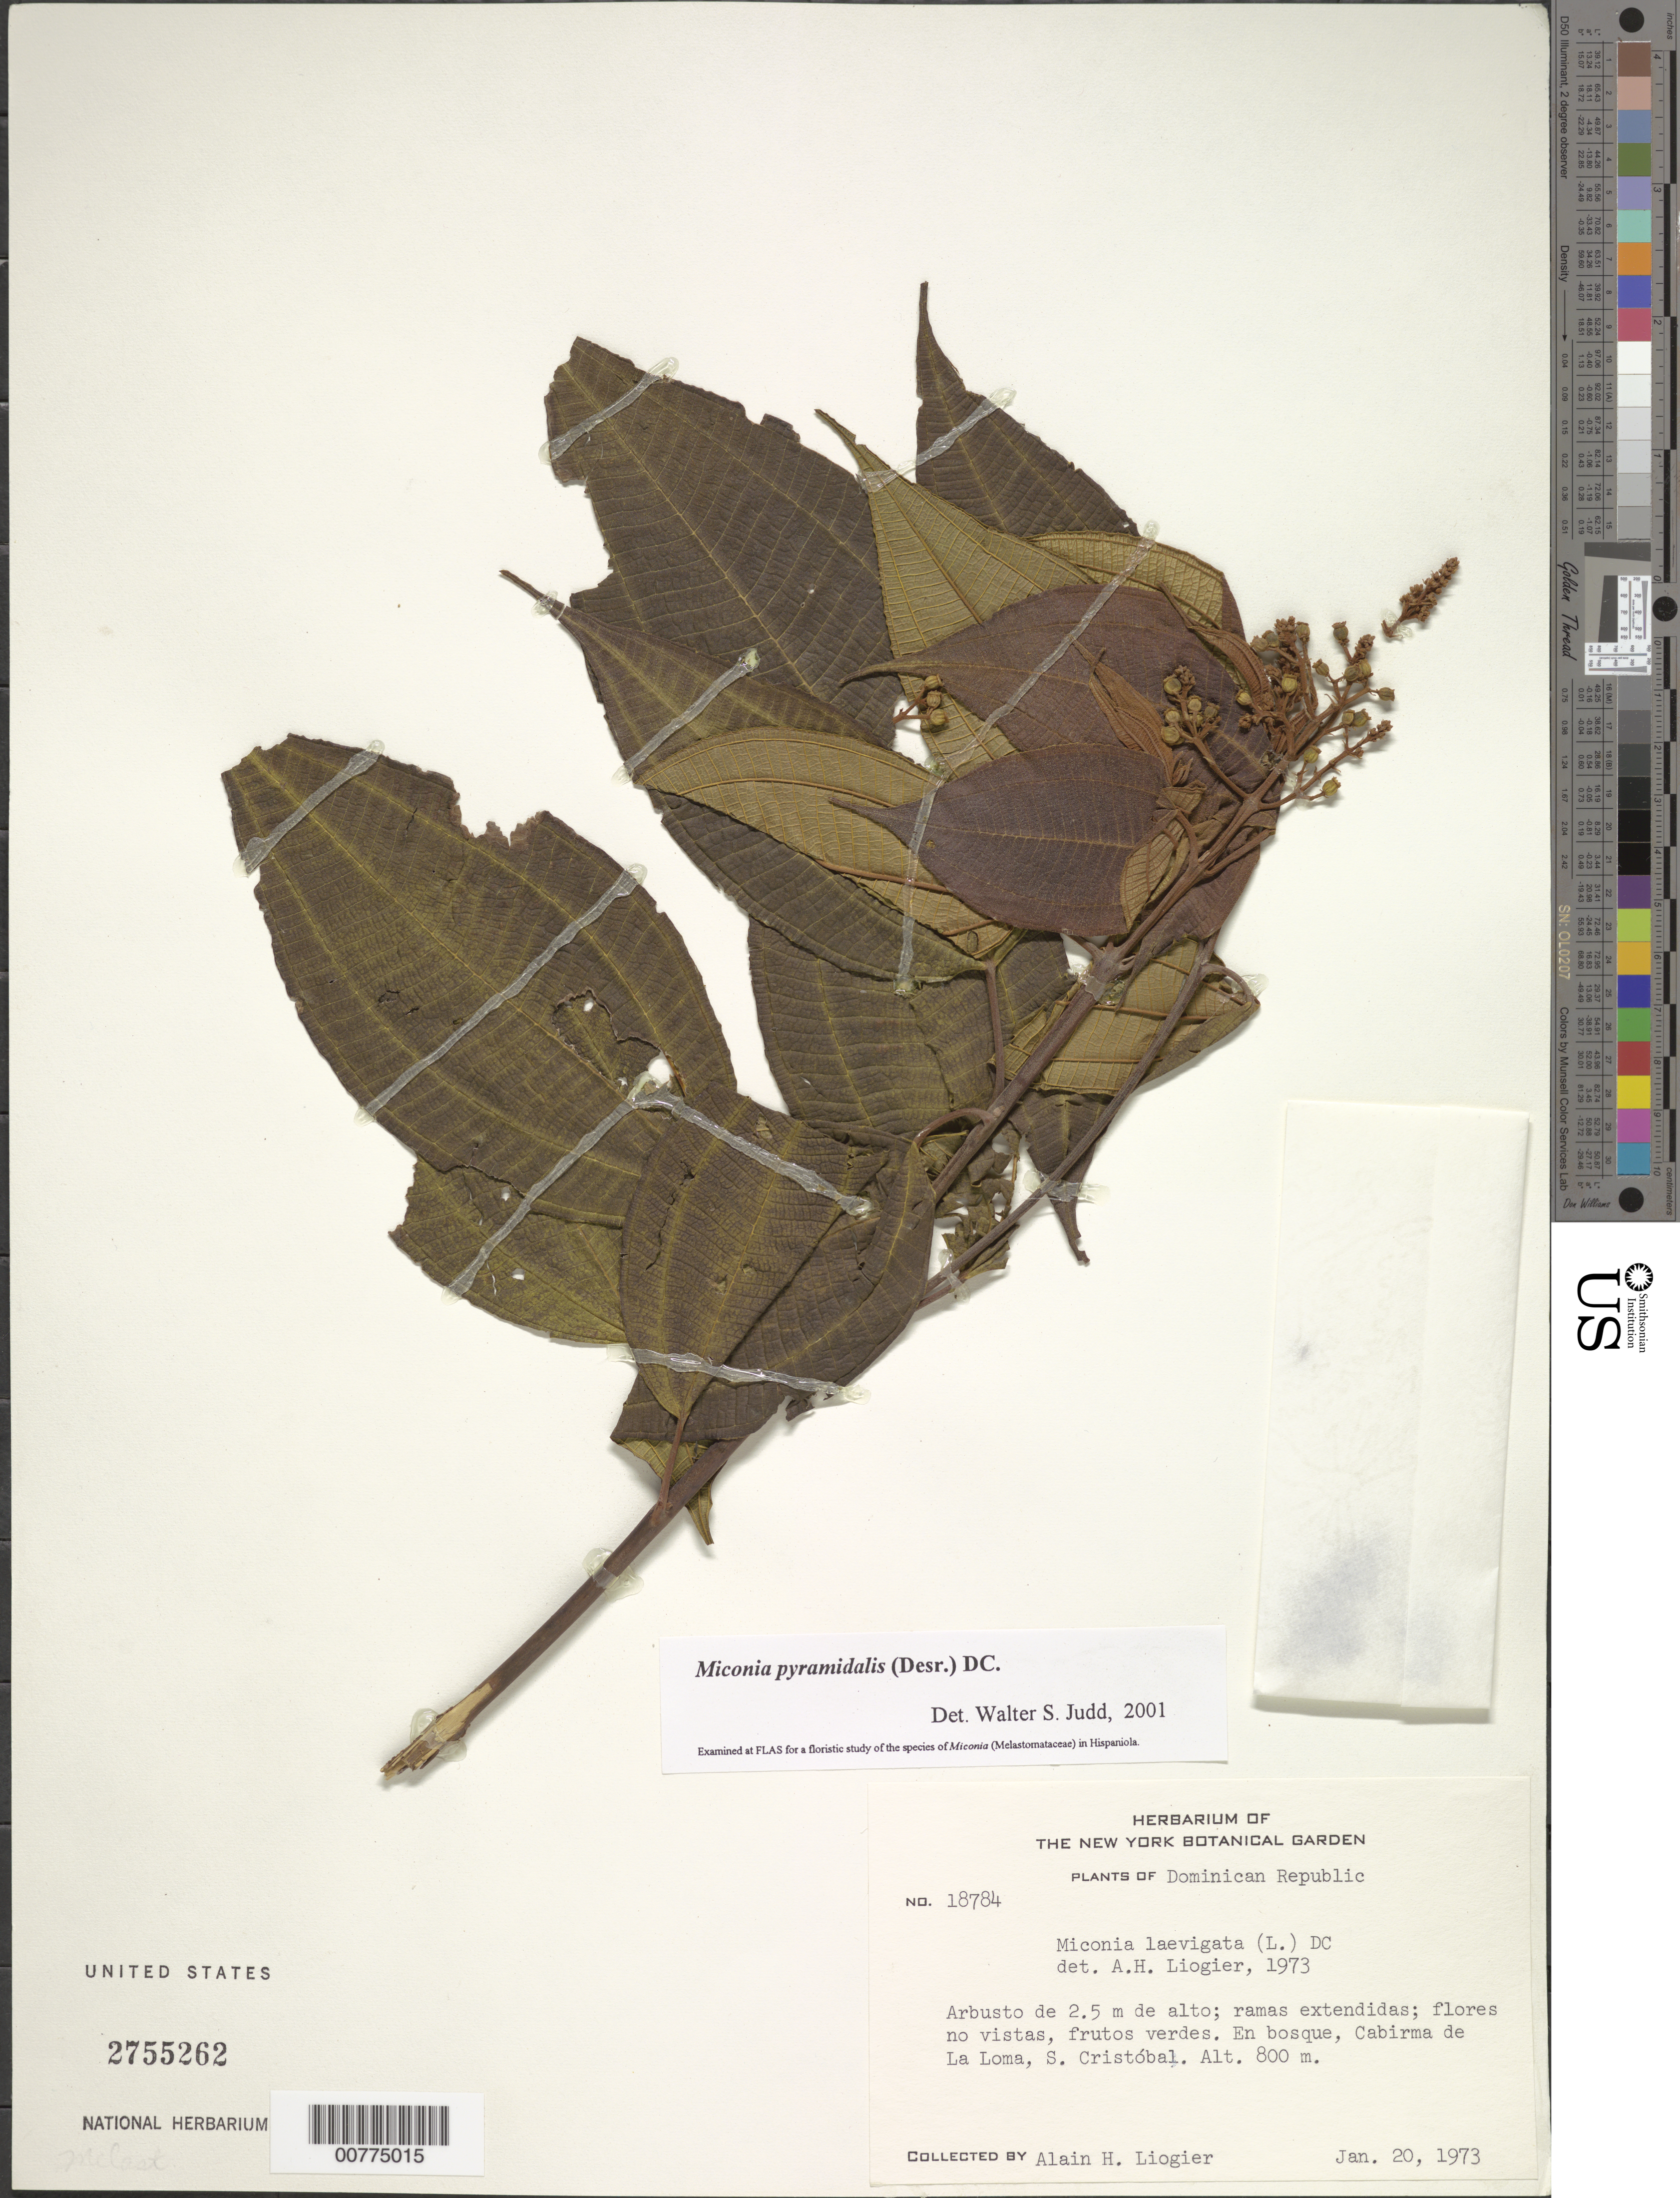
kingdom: Plantae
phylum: Tracheophyta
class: Magnoliopsida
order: Myrtales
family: Melastomataceae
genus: Miconia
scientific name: Miconia pyramidalis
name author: (Desr.) DC.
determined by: Judd, Walter S.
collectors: A. H. Liogier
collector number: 18784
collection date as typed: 20 Jan 1973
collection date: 1973-01-20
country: Dominican Republic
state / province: San Cristobal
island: Hispaniola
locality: Cabirma de La Loma.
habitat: In forest.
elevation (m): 800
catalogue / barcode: US 2755262